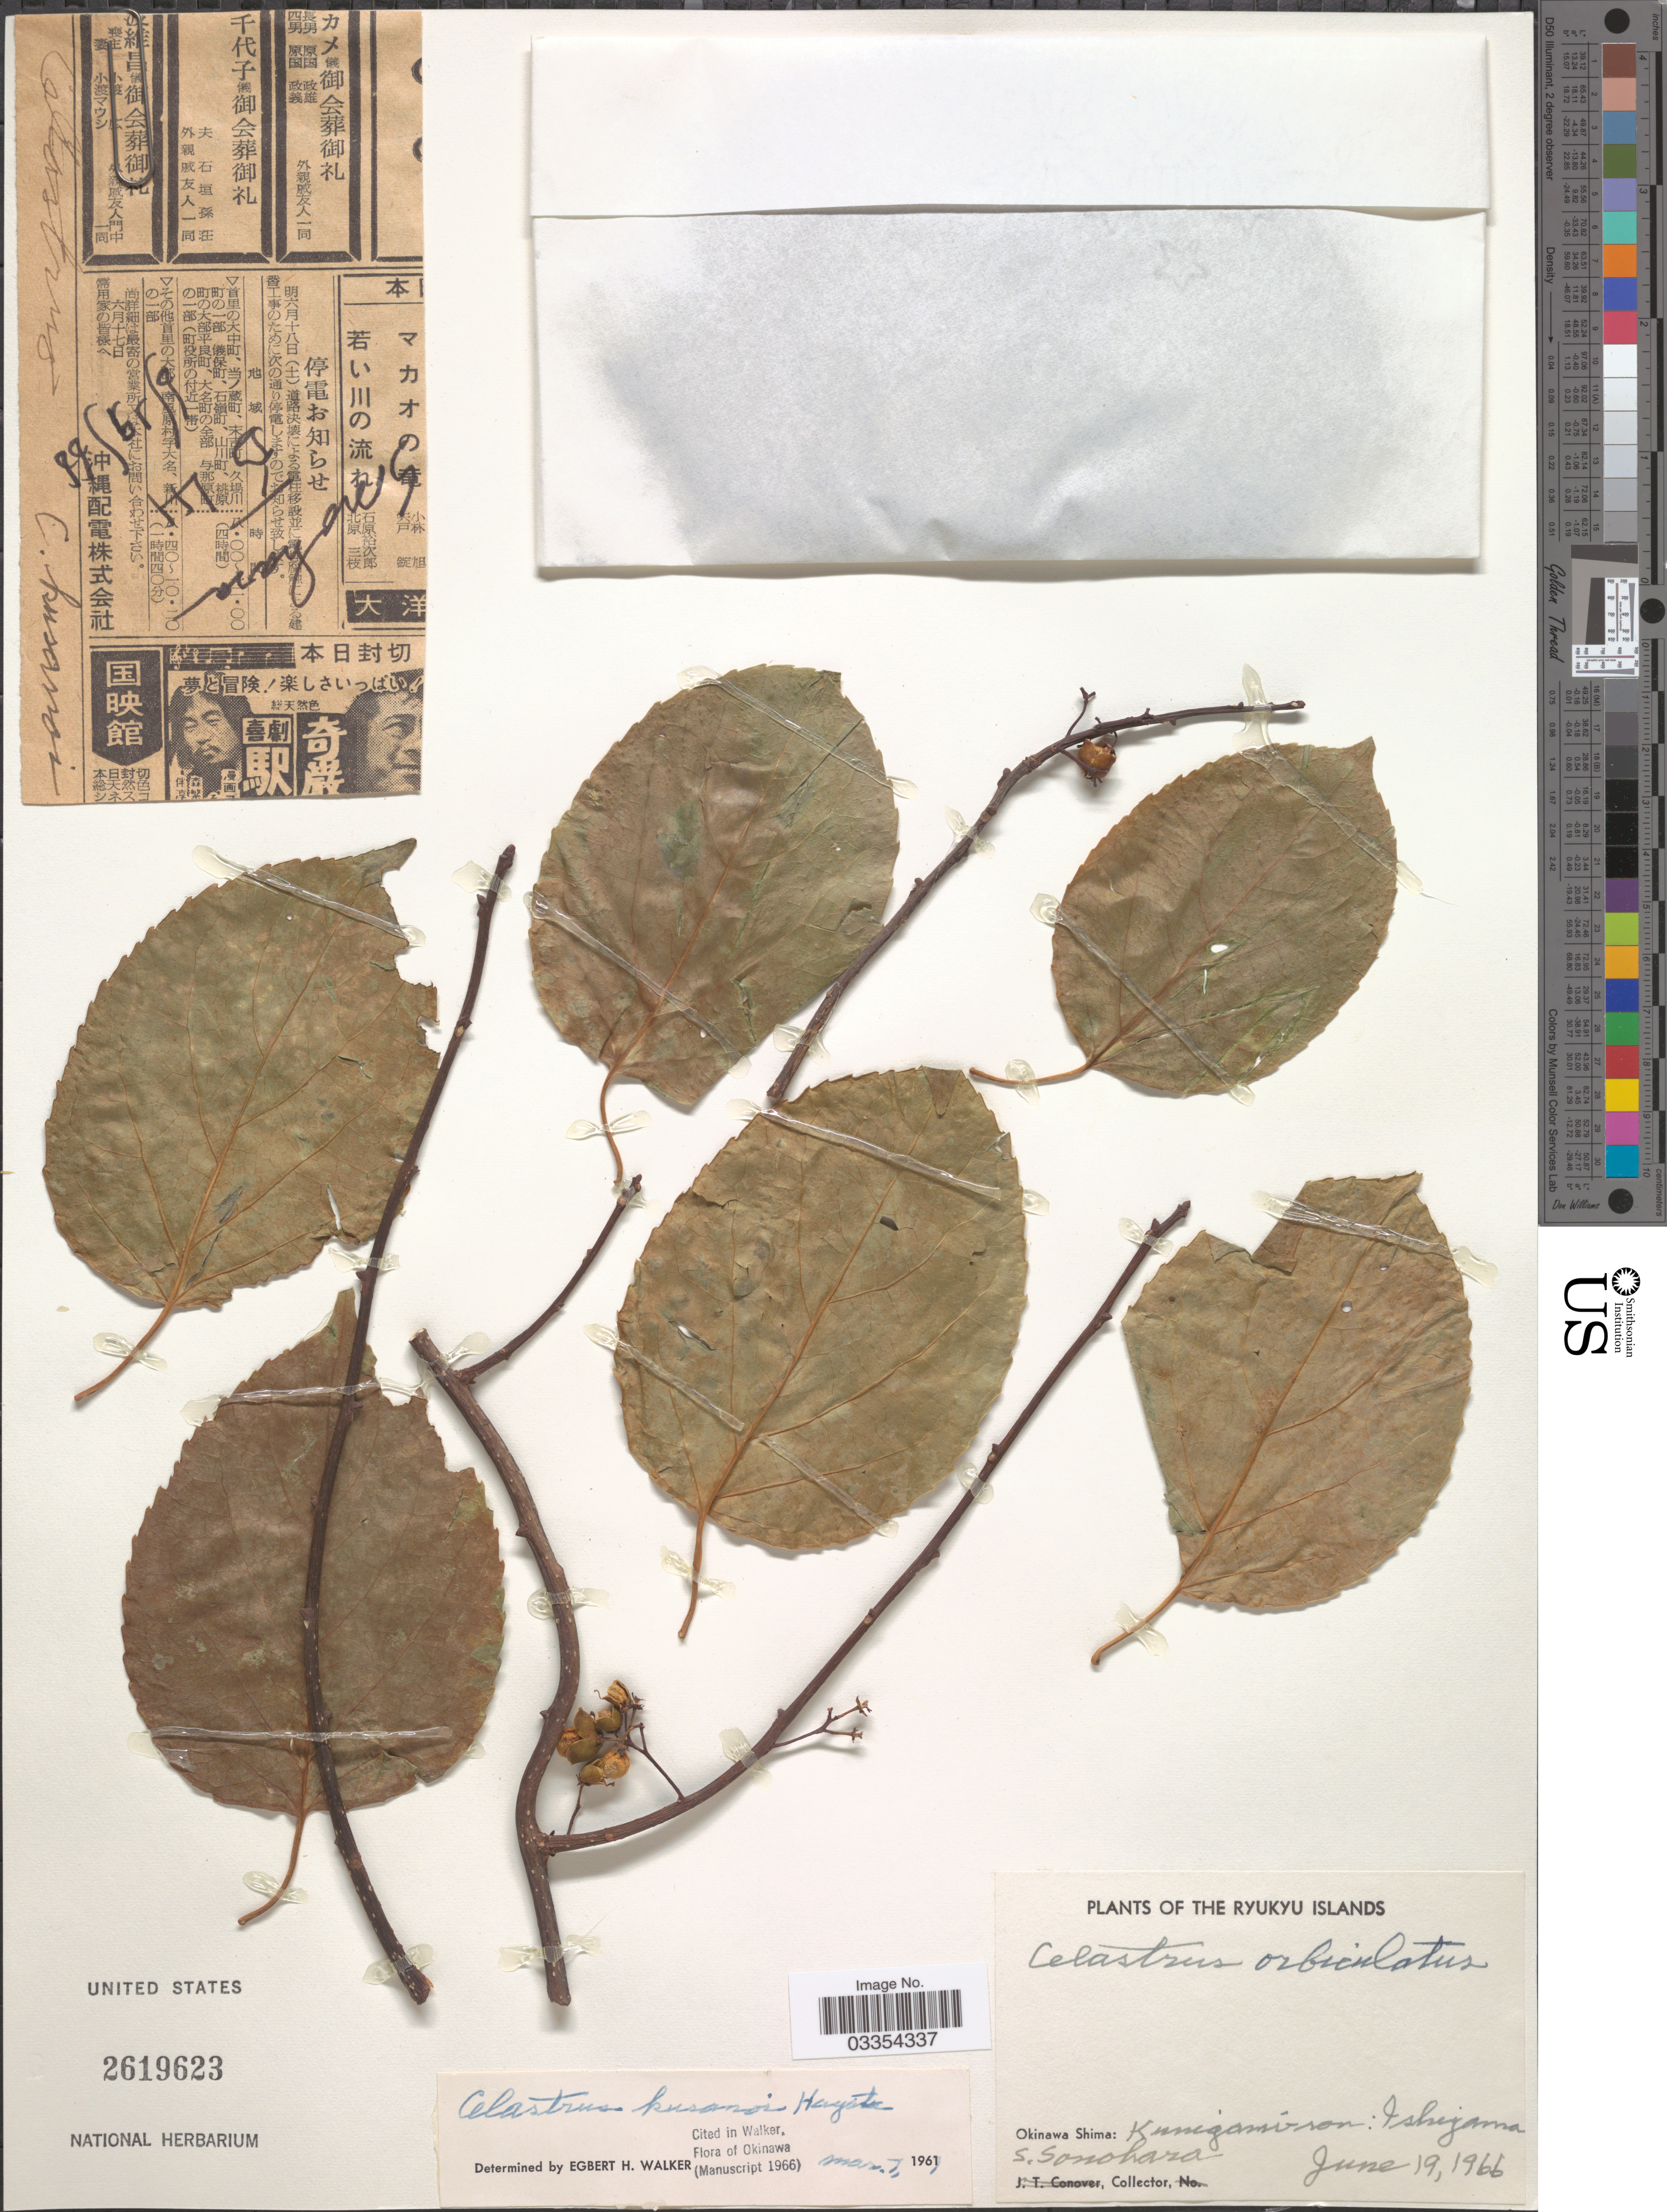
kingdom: Plantae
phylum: Tracheophyta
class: Magnoliopsida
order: Celastrales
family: Celastraceae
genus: Celastrus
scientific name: Celastrus kusanoi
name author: Hayata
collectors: S. Sonohara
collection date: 1966-06-19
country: Japan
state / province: Okinawa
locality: The Ryukyu Islands. Okinawa Shima: Kunigami-son: Ishiyama.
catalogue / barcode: US 2619623